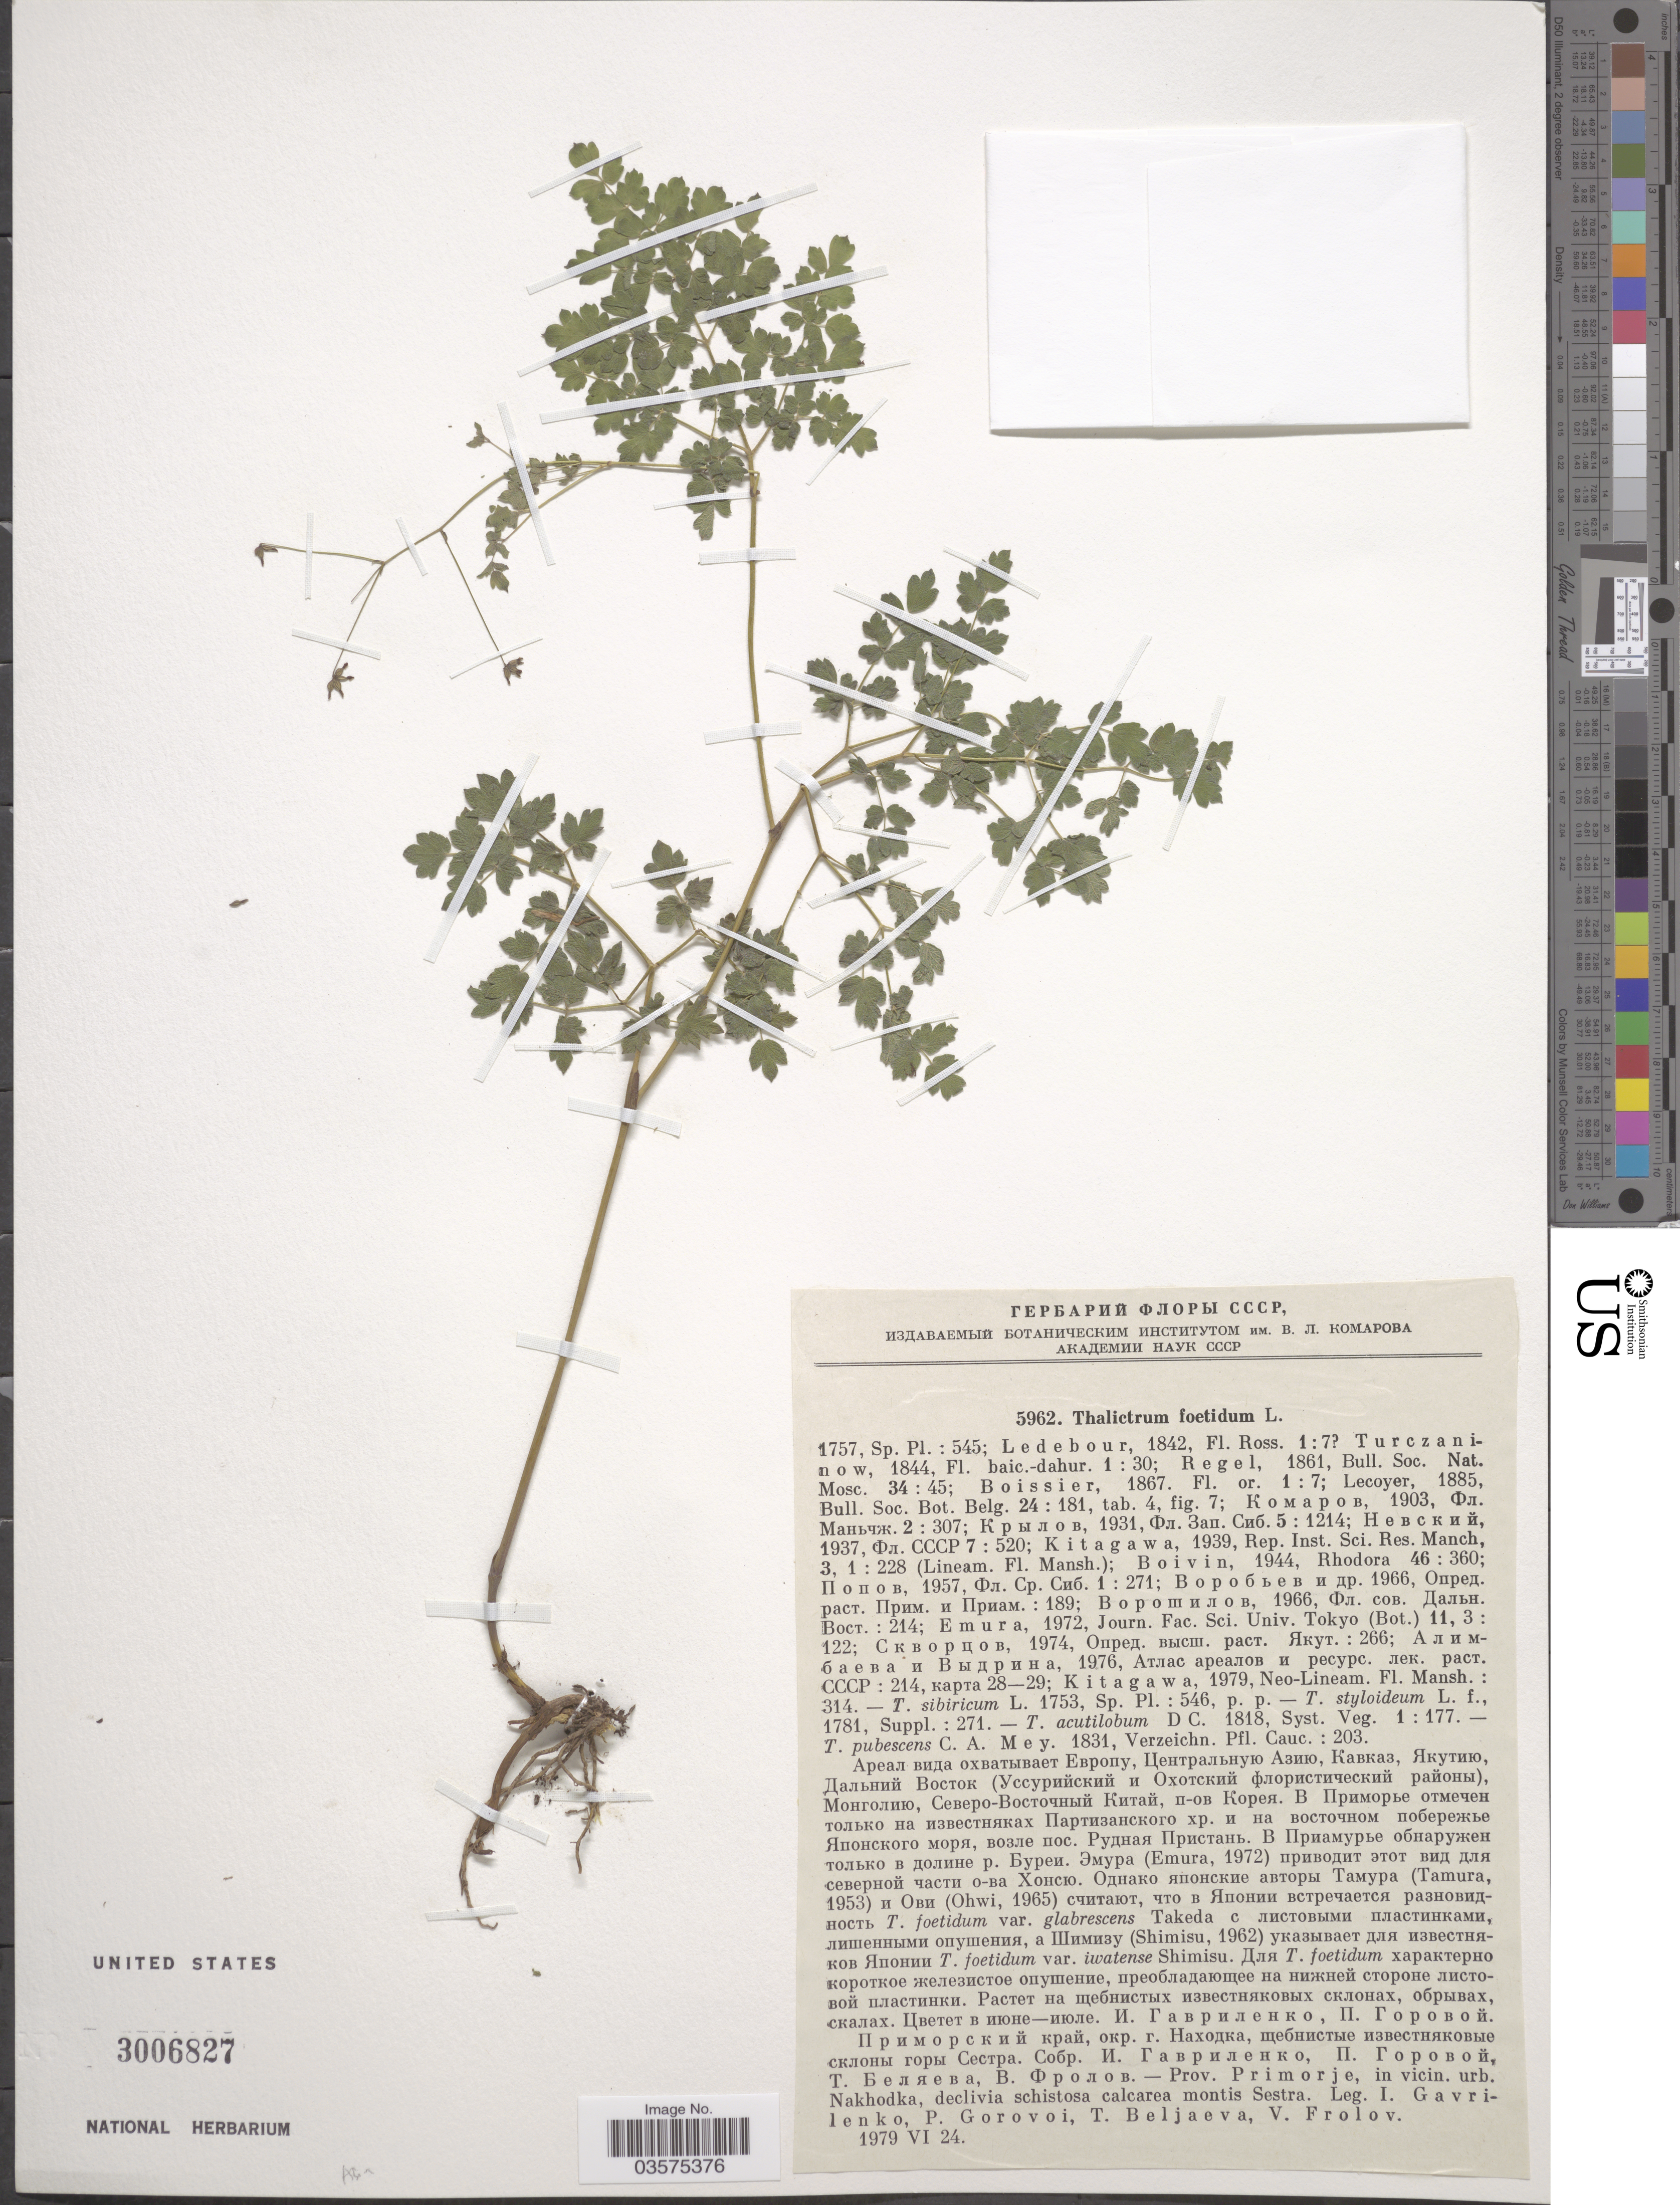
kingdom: Plantae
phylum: Tracheophyta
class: Magnoliopsida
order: Ranunculales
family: Ranunculaceae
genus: Thalictrum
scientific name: Thalictrum foetidum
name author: L.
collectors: I. Gavrilenko, P. Gorovoi, T. Beljaeva & I. Frolov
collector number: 5962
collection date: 1979-06-24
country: Russian Federation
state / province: Primorsky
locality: In vicin. urb. Nakhodka, declivia schistosa calcarea montis Sestra.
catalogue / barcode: US 3006827